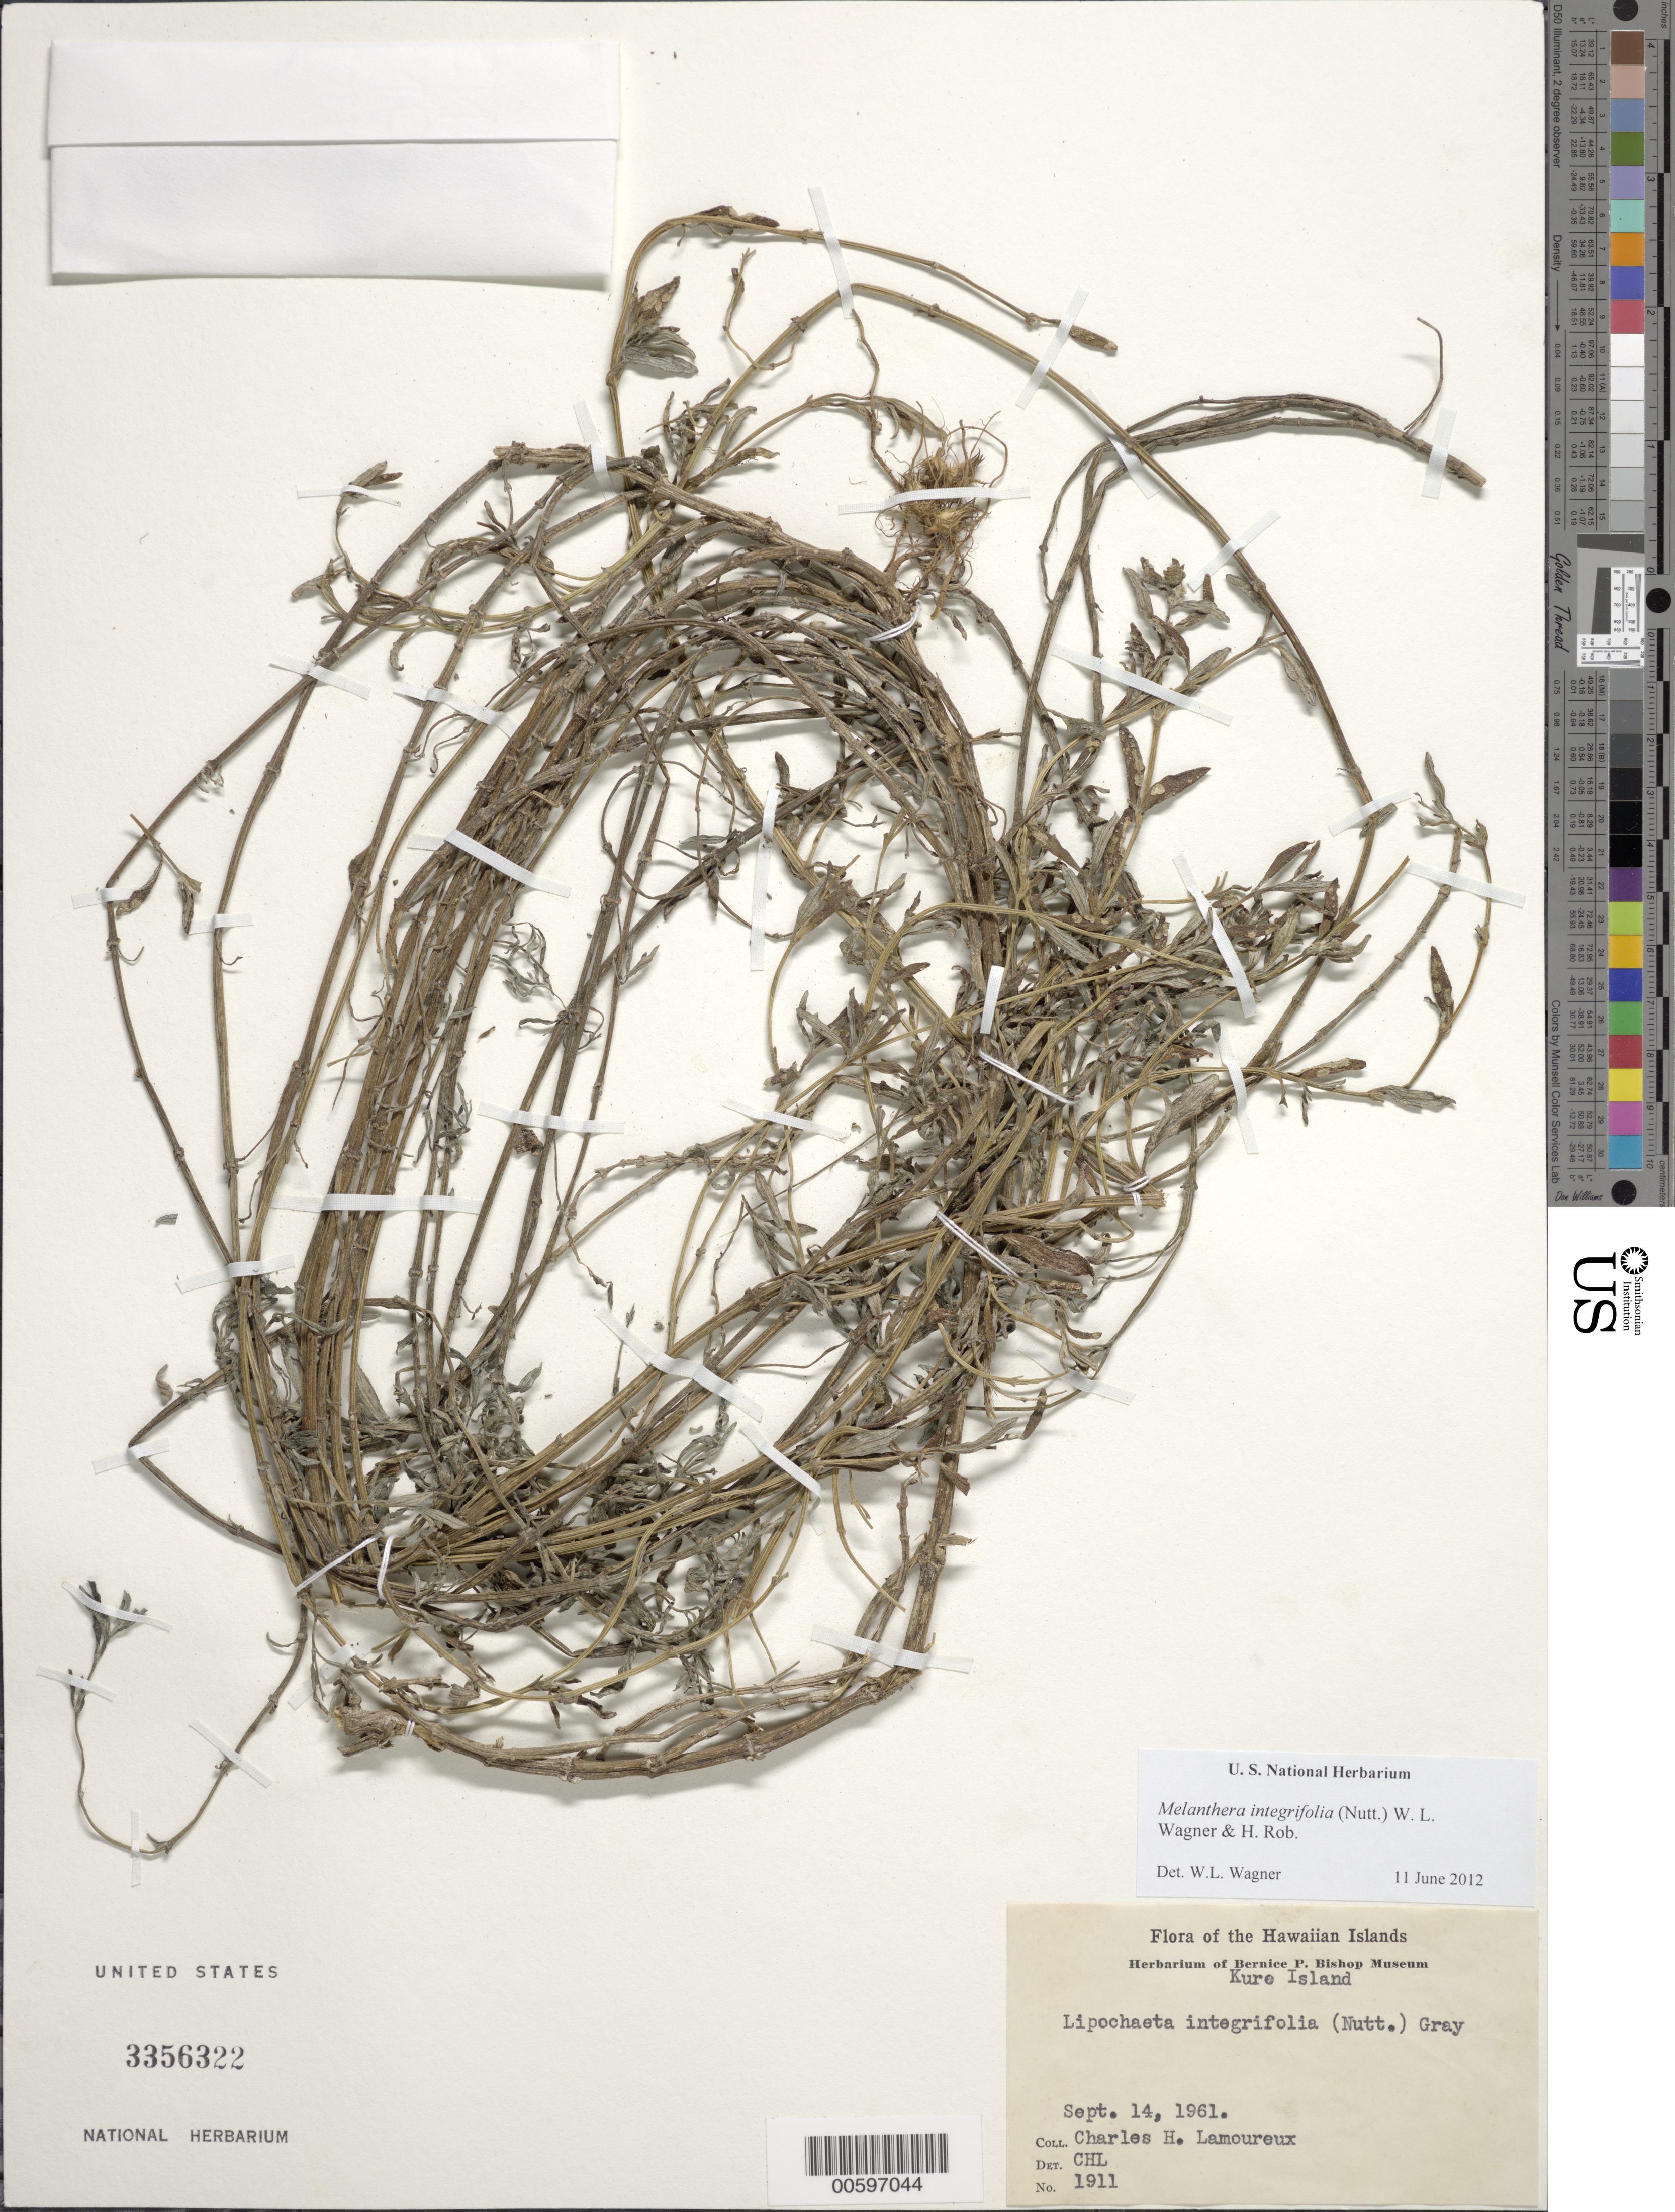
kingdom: Plantae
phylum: Tracheophyta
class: Magnoliopsida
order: Asterales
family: Asteraceae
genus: Wollastonia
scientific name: Wollastonia integrifolia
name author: (Nutt.) Orchard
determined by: Wagner, W. L., (BOT), Smithsonian Institution - National Museum of Natural History (UNITED STATES)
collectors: C. H. Lamoureux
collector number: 1911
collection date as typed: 14 Sep 1961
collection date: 1961-09-14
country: United States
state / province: Hawaii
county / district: Honolulu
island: Kure Atoll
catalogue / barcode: US 3356322